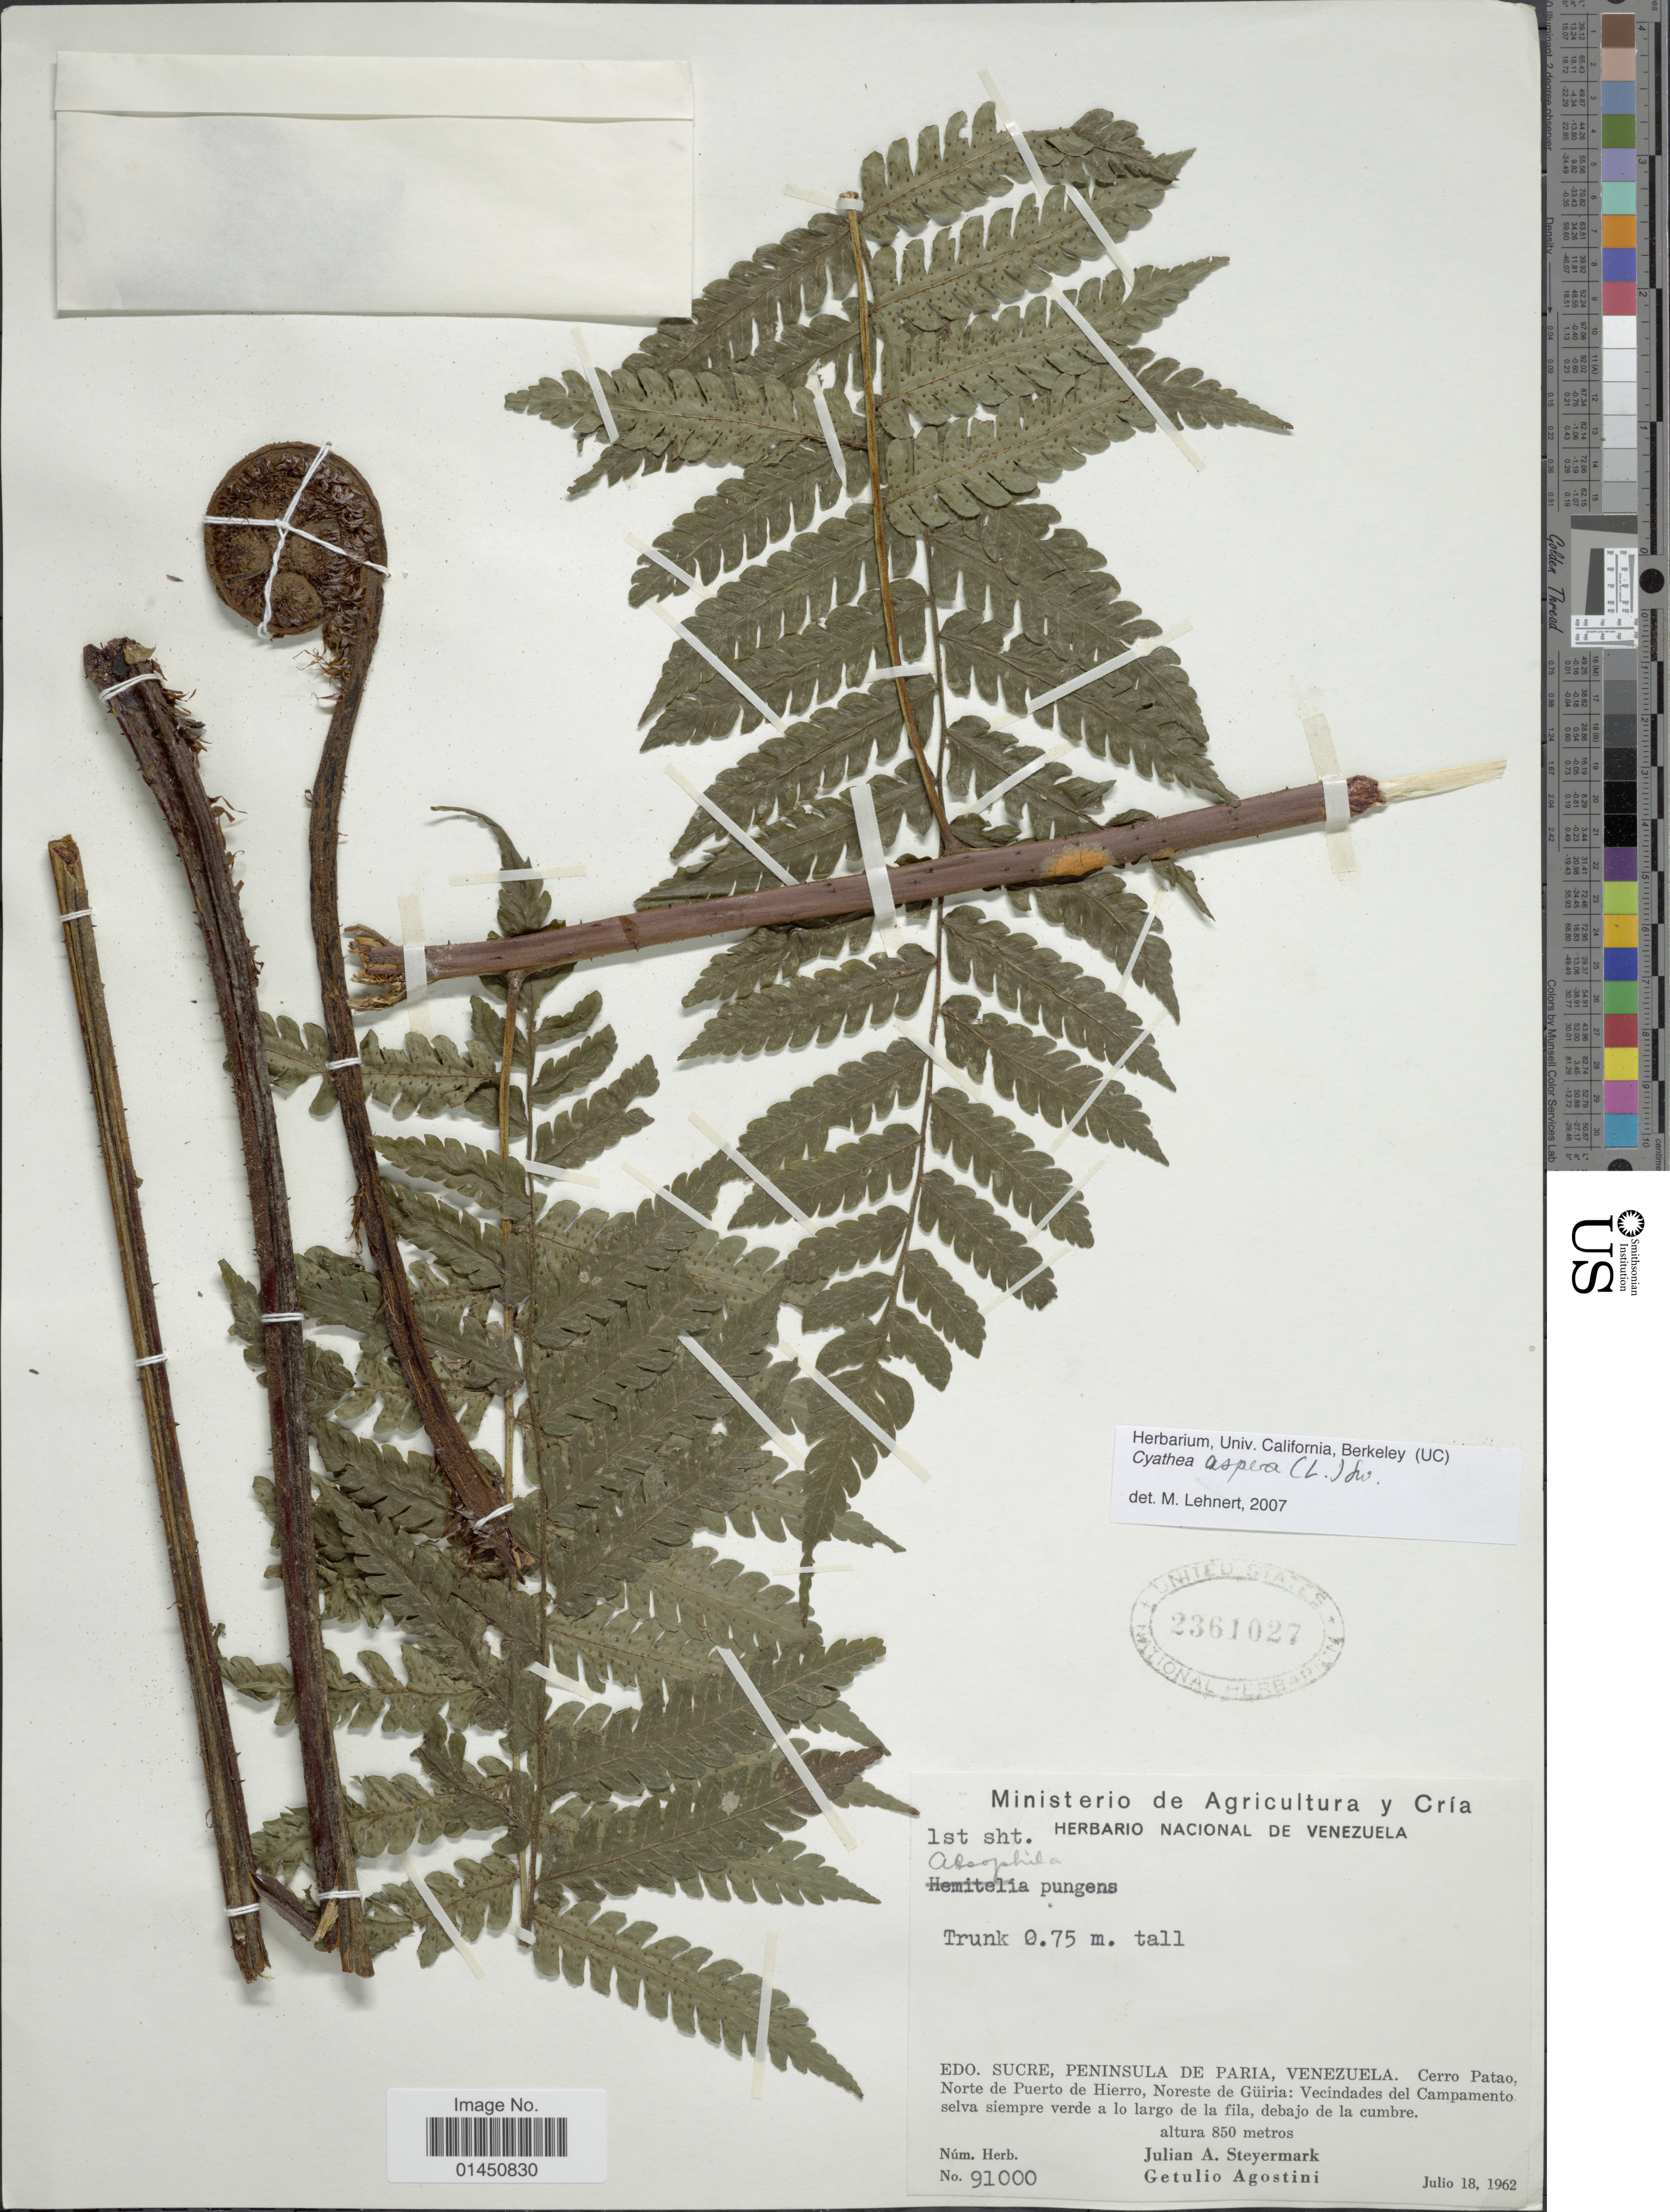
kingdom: Plantae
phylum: Tracheophyta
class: Polypodiopsida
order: Cyatheales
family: Cyatheaceae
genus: Cyathea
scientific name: Cyathea aspera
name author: (L.) Sw.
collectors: J. Steyermark & G. Agostini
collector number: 91000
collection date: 1962-07-18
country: Venezuela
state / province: Sucre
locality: Peninsula de Paria: Cerro Patao, Norte de Puerto de Hierro, Noreste de Guiria: Vecindades del Campamento selva siempre verde a lo largo de la fila, debajo de la cumbre.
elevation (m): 850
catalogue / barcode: US 2361027